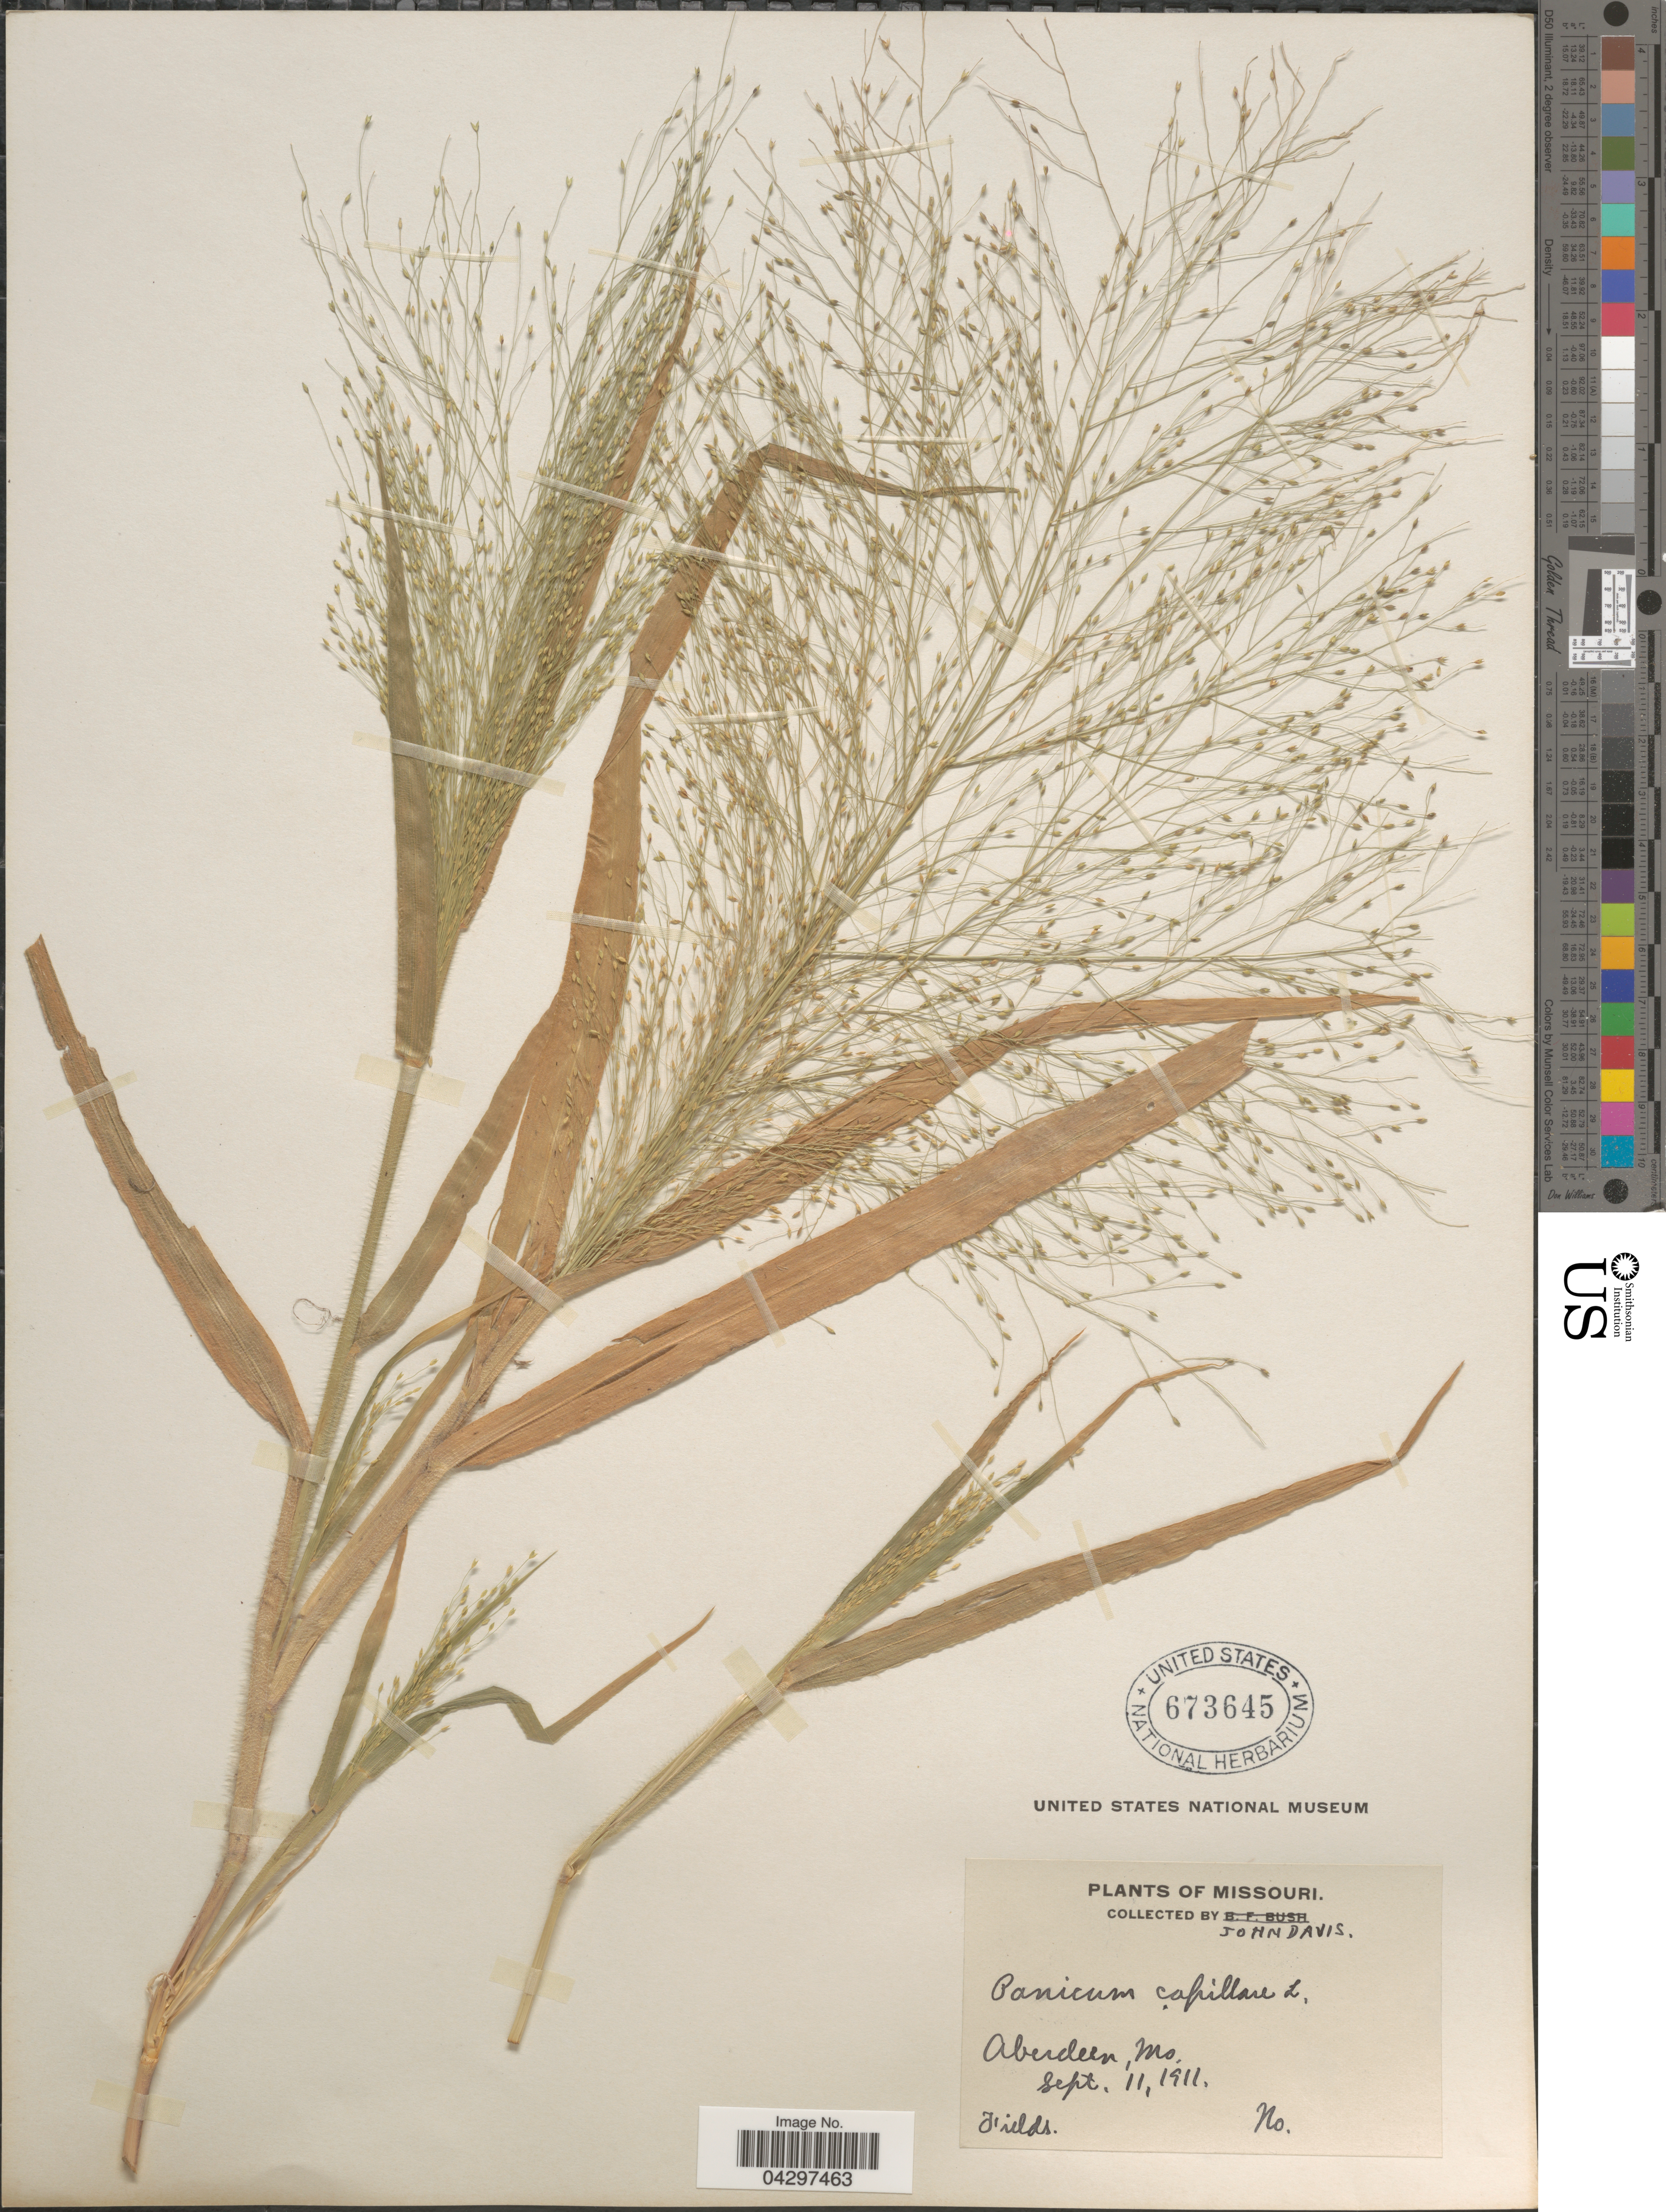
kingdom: Plantae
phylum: Tracheophyta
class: Liliopsida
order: Poales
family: Poaceae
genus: Panicum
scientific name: Panicum capillare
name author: L.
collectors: J. Davis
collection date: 1911-09-11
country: United States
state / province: Missouri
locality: Aberdeen.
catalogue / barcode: US 673645